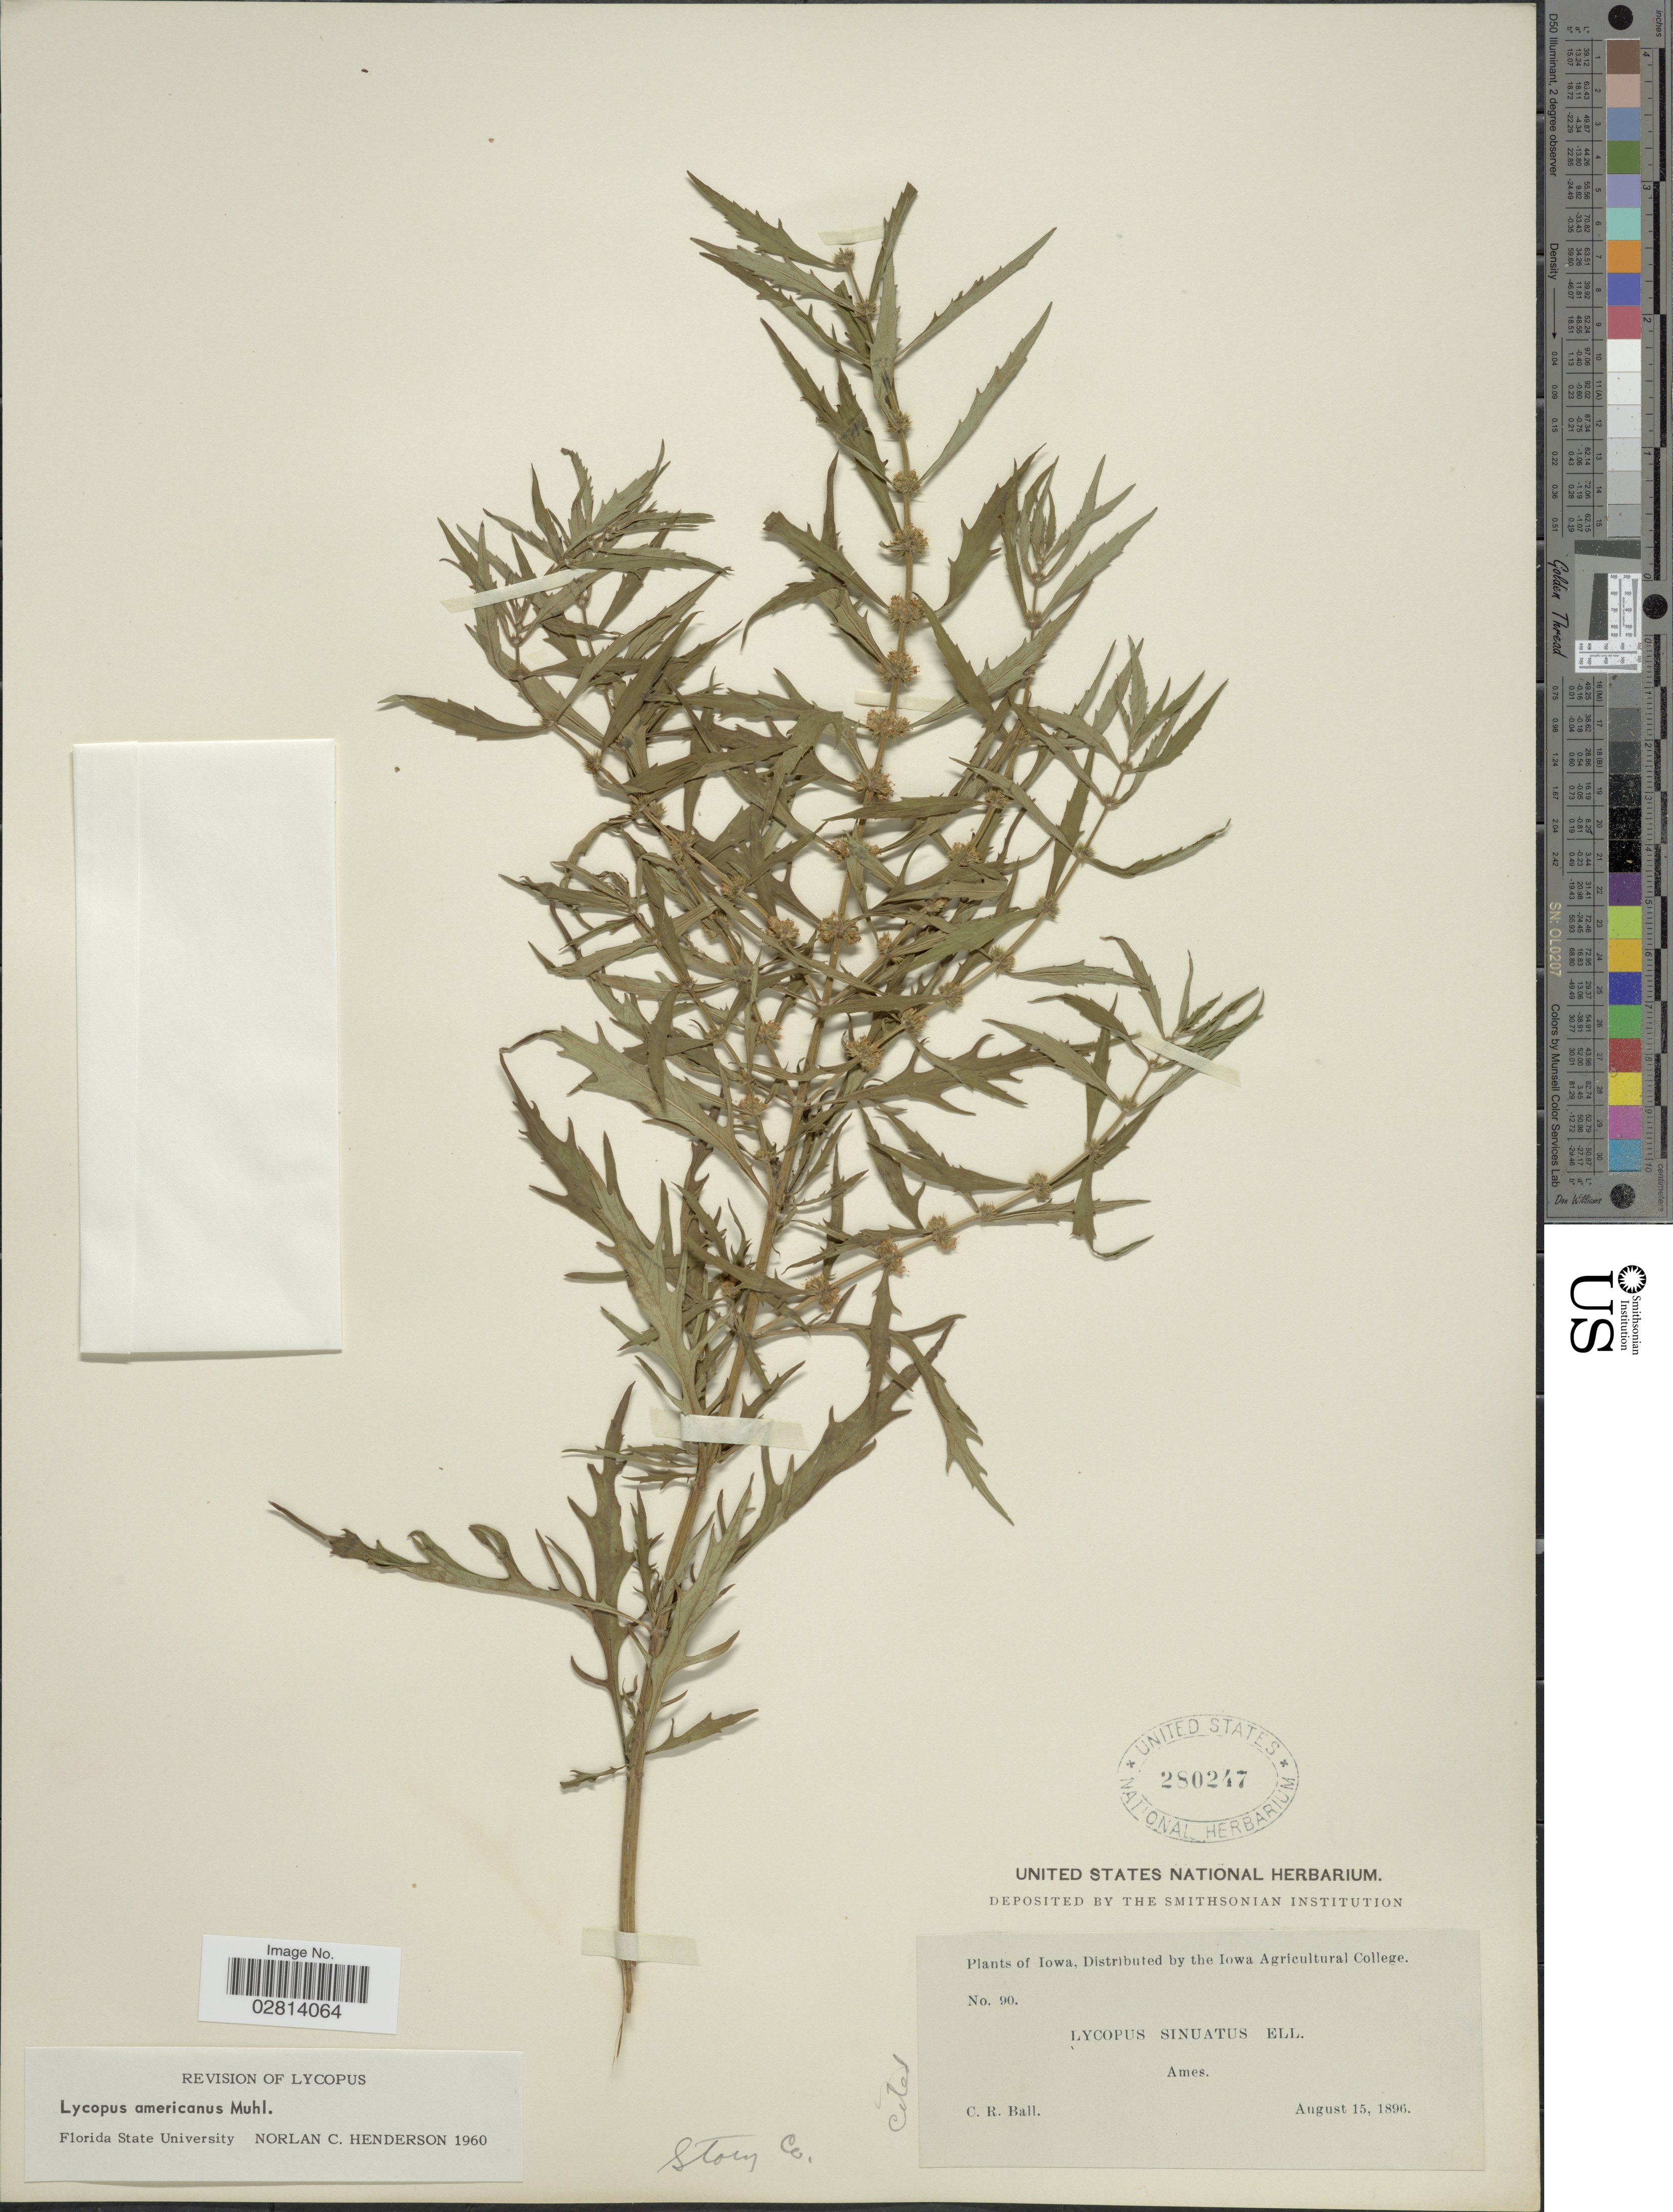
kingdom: Plantae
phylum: Tracheophyta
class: Magnoliopsida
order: Lamiales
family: Lamiaceae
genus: Lycopus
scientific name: Lycopus americanus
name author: Muhl. ex W.P.C. Barton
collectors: C. R. Ball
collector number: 90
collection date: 1896-08-15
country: United States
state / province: Iowa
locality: Ames, Story Co.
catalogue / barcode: US 280247